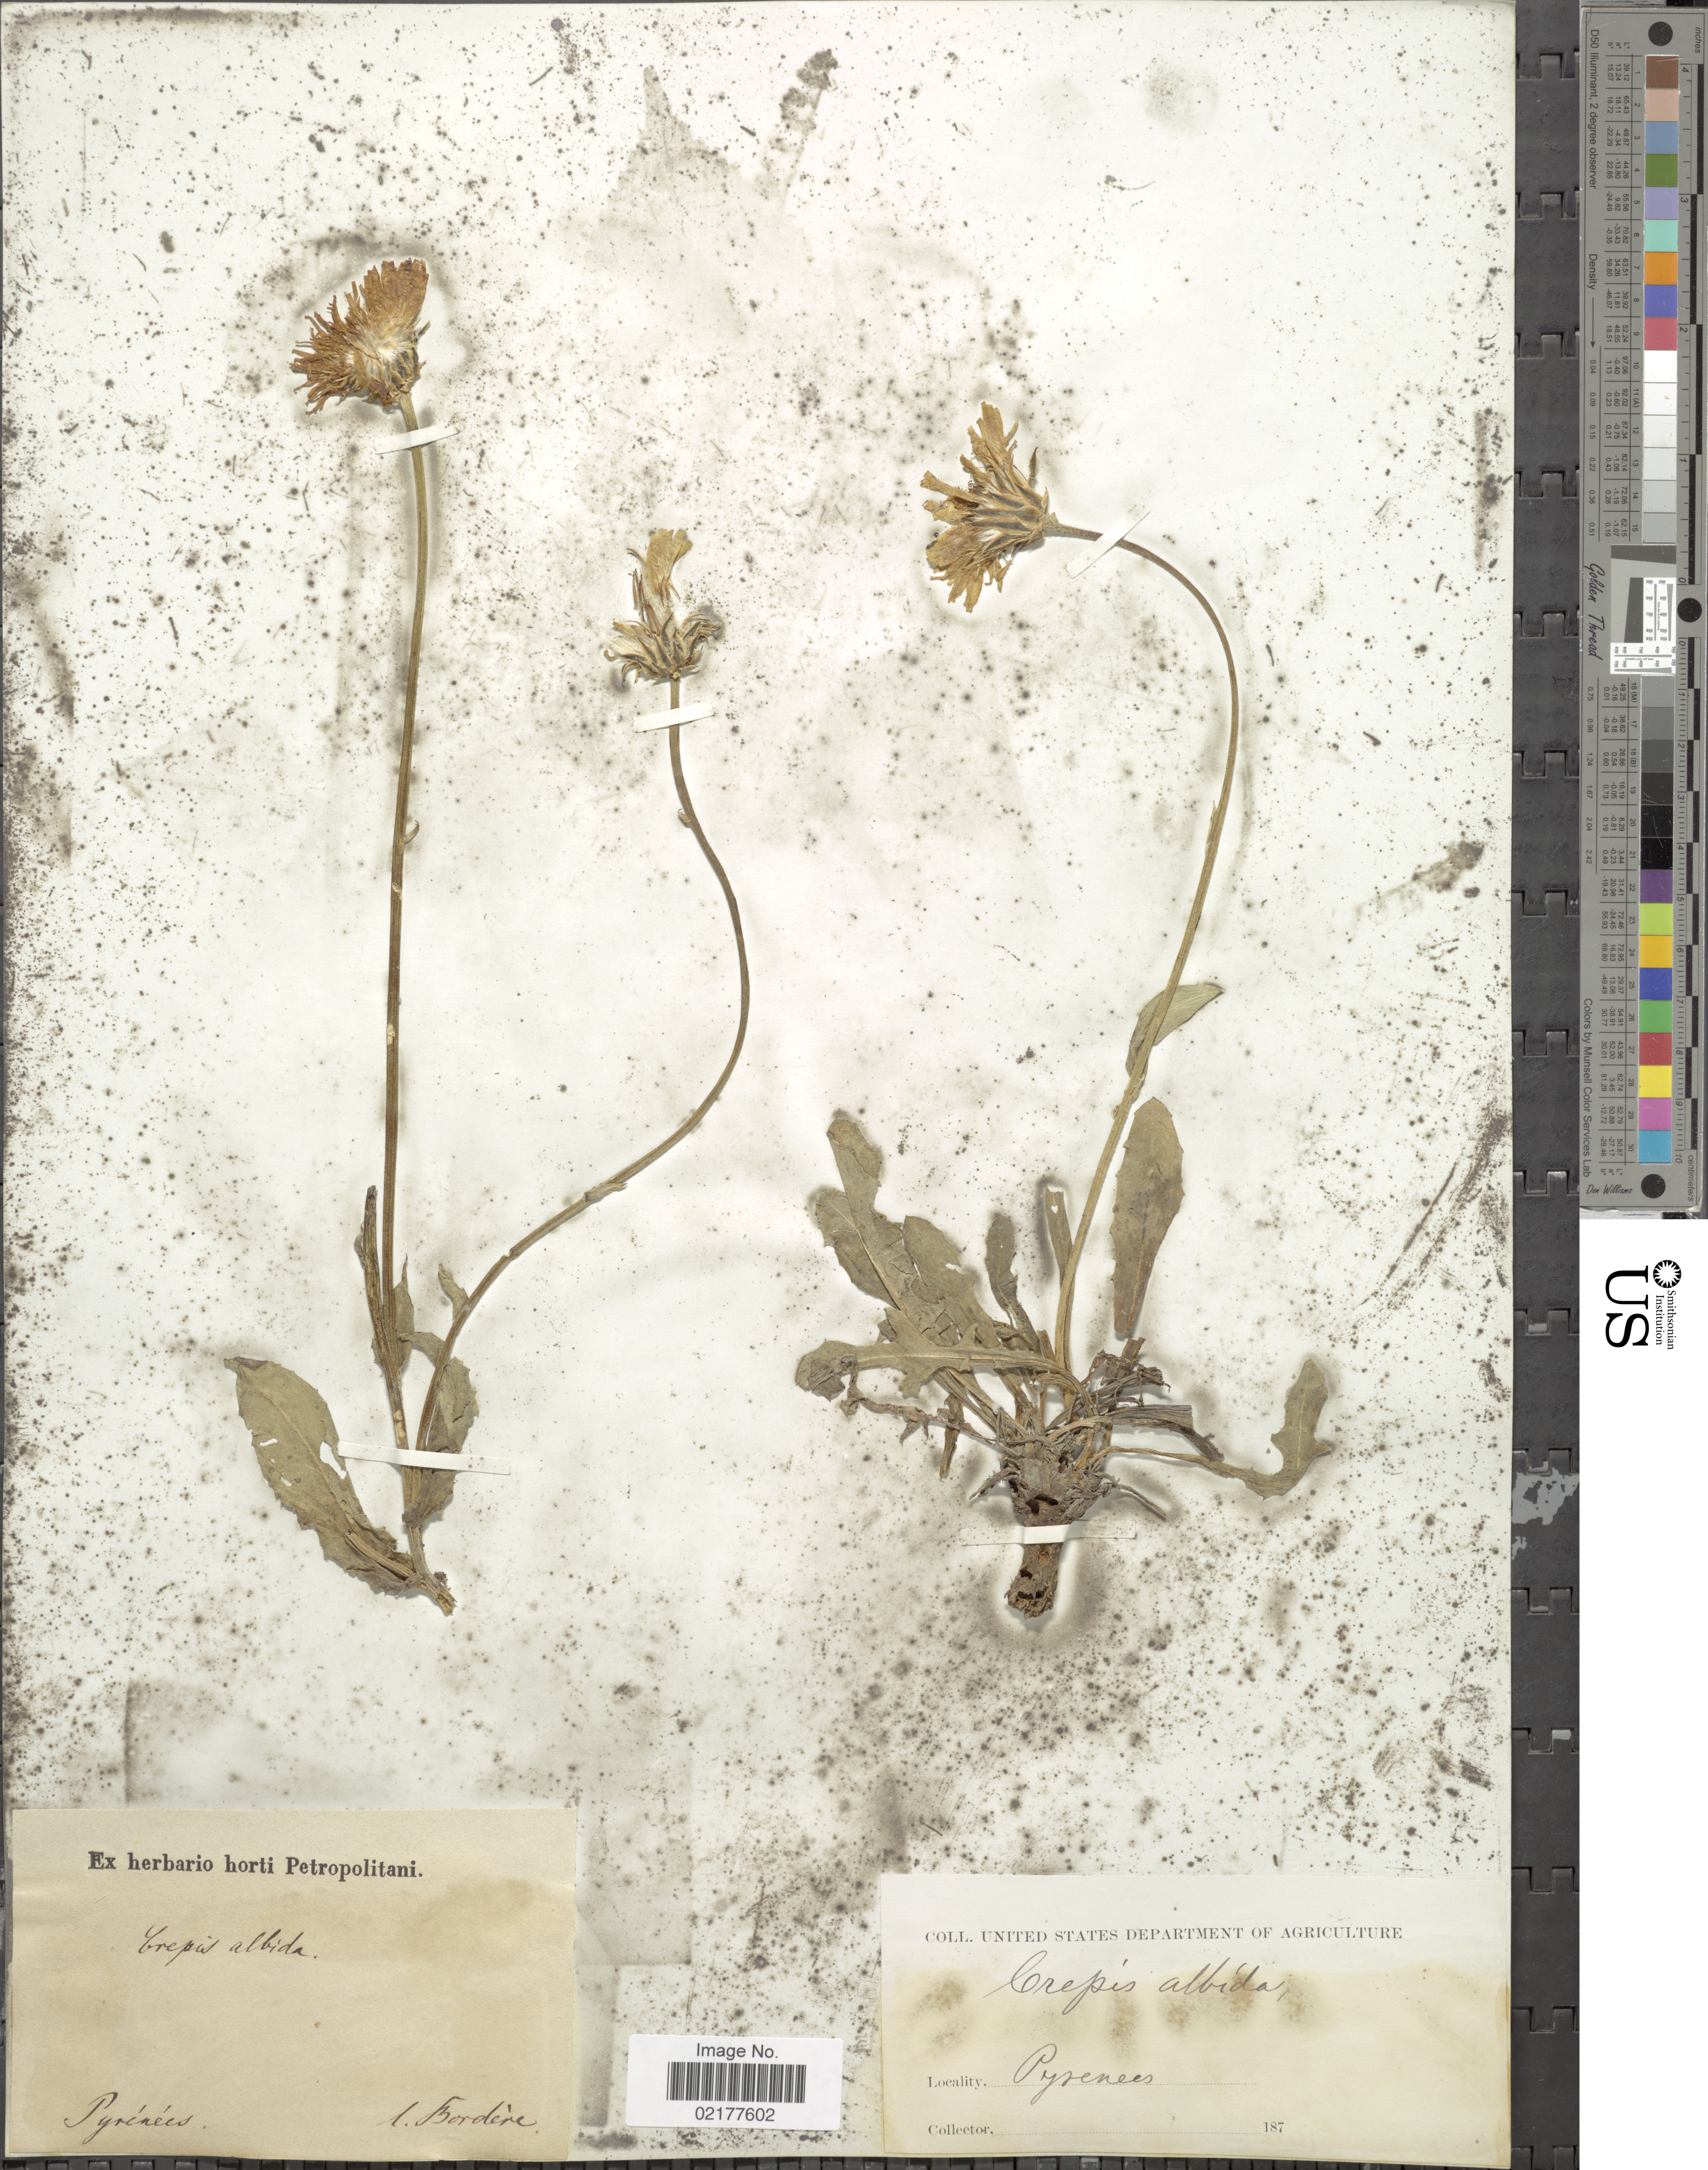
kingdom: Plantae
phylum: Tracheophyta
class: Magnoliopsida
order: Asterales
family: Asteraceae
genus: Crepis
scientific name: Crepis alpestris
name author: (Jacq.) Tausch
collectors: -. Bordère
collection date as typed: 187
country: France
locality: Pyrénées